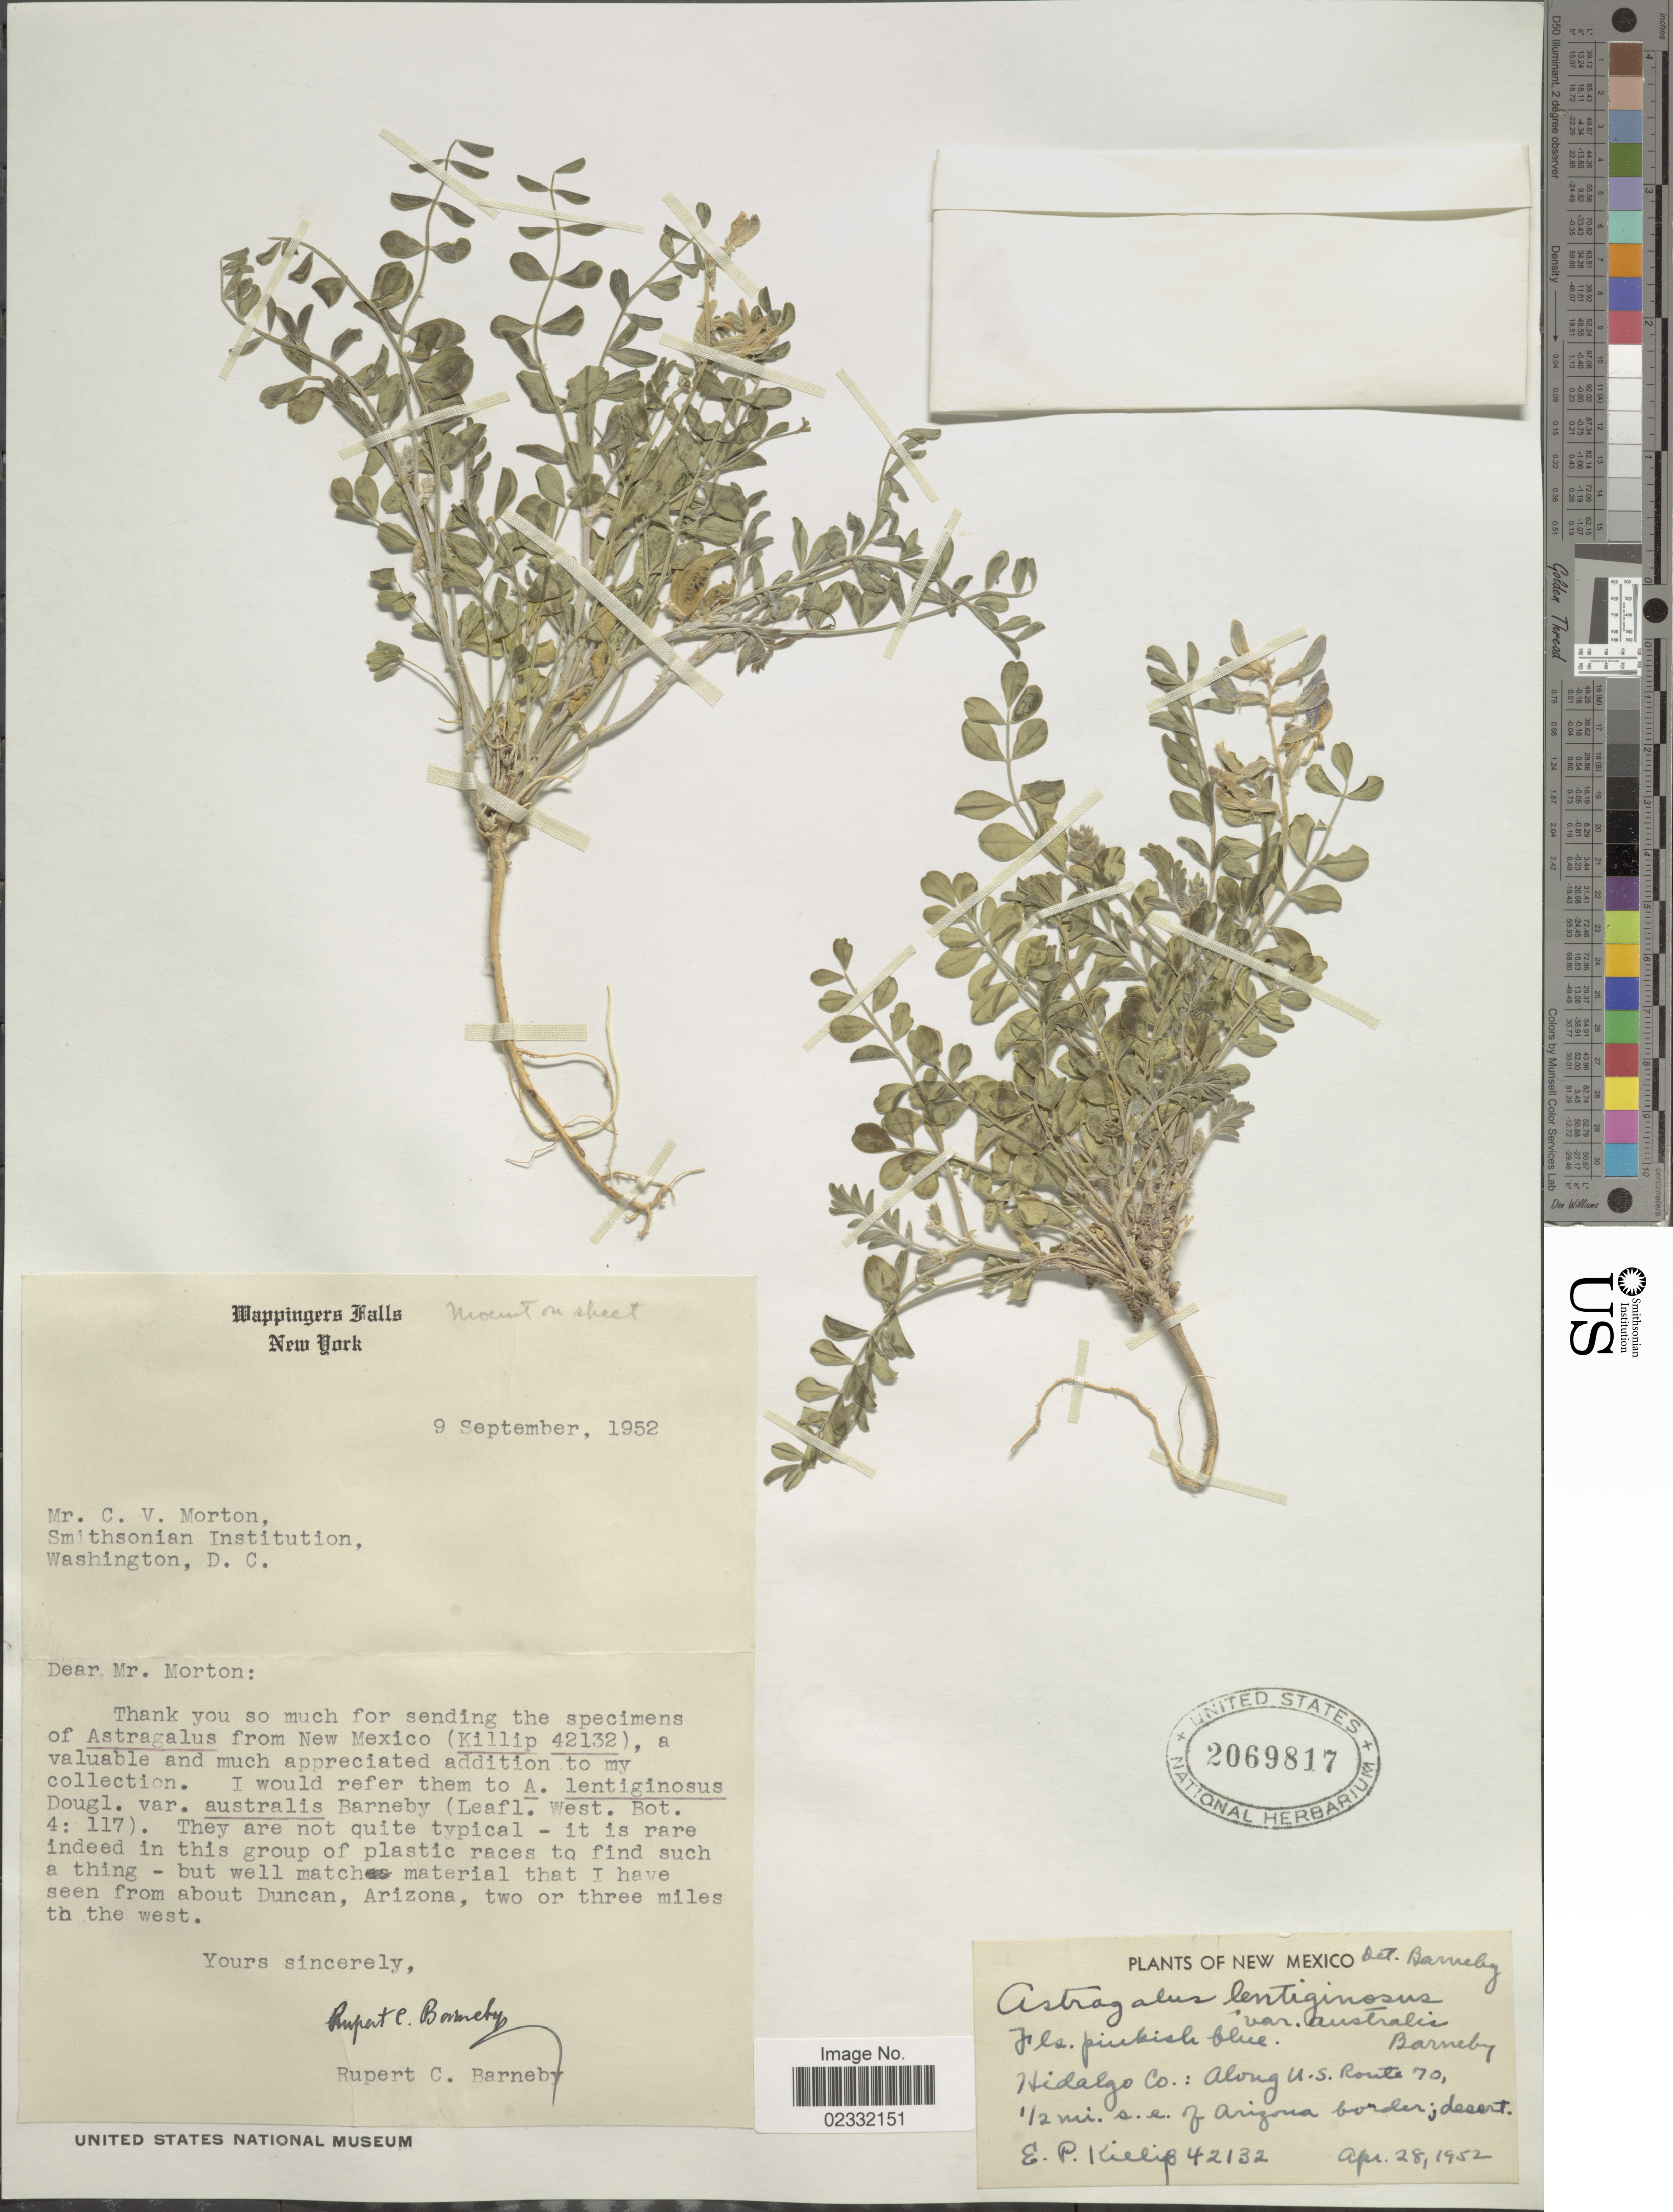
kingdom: Plantae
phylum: Tracheophyta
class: Magnoliopsida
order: Fabales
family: Fabaceae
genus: Astragalus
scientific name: Astragalus lentiginosus var. australis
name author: Barneby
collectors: E. P. Killip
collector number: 42132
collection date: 1952-04-28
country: United States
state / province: New Mexico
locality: Hidalgo Co: Along U.S. Route 70, ½ mi. s.e. of Arizona border; desert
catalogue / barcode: US 2069817